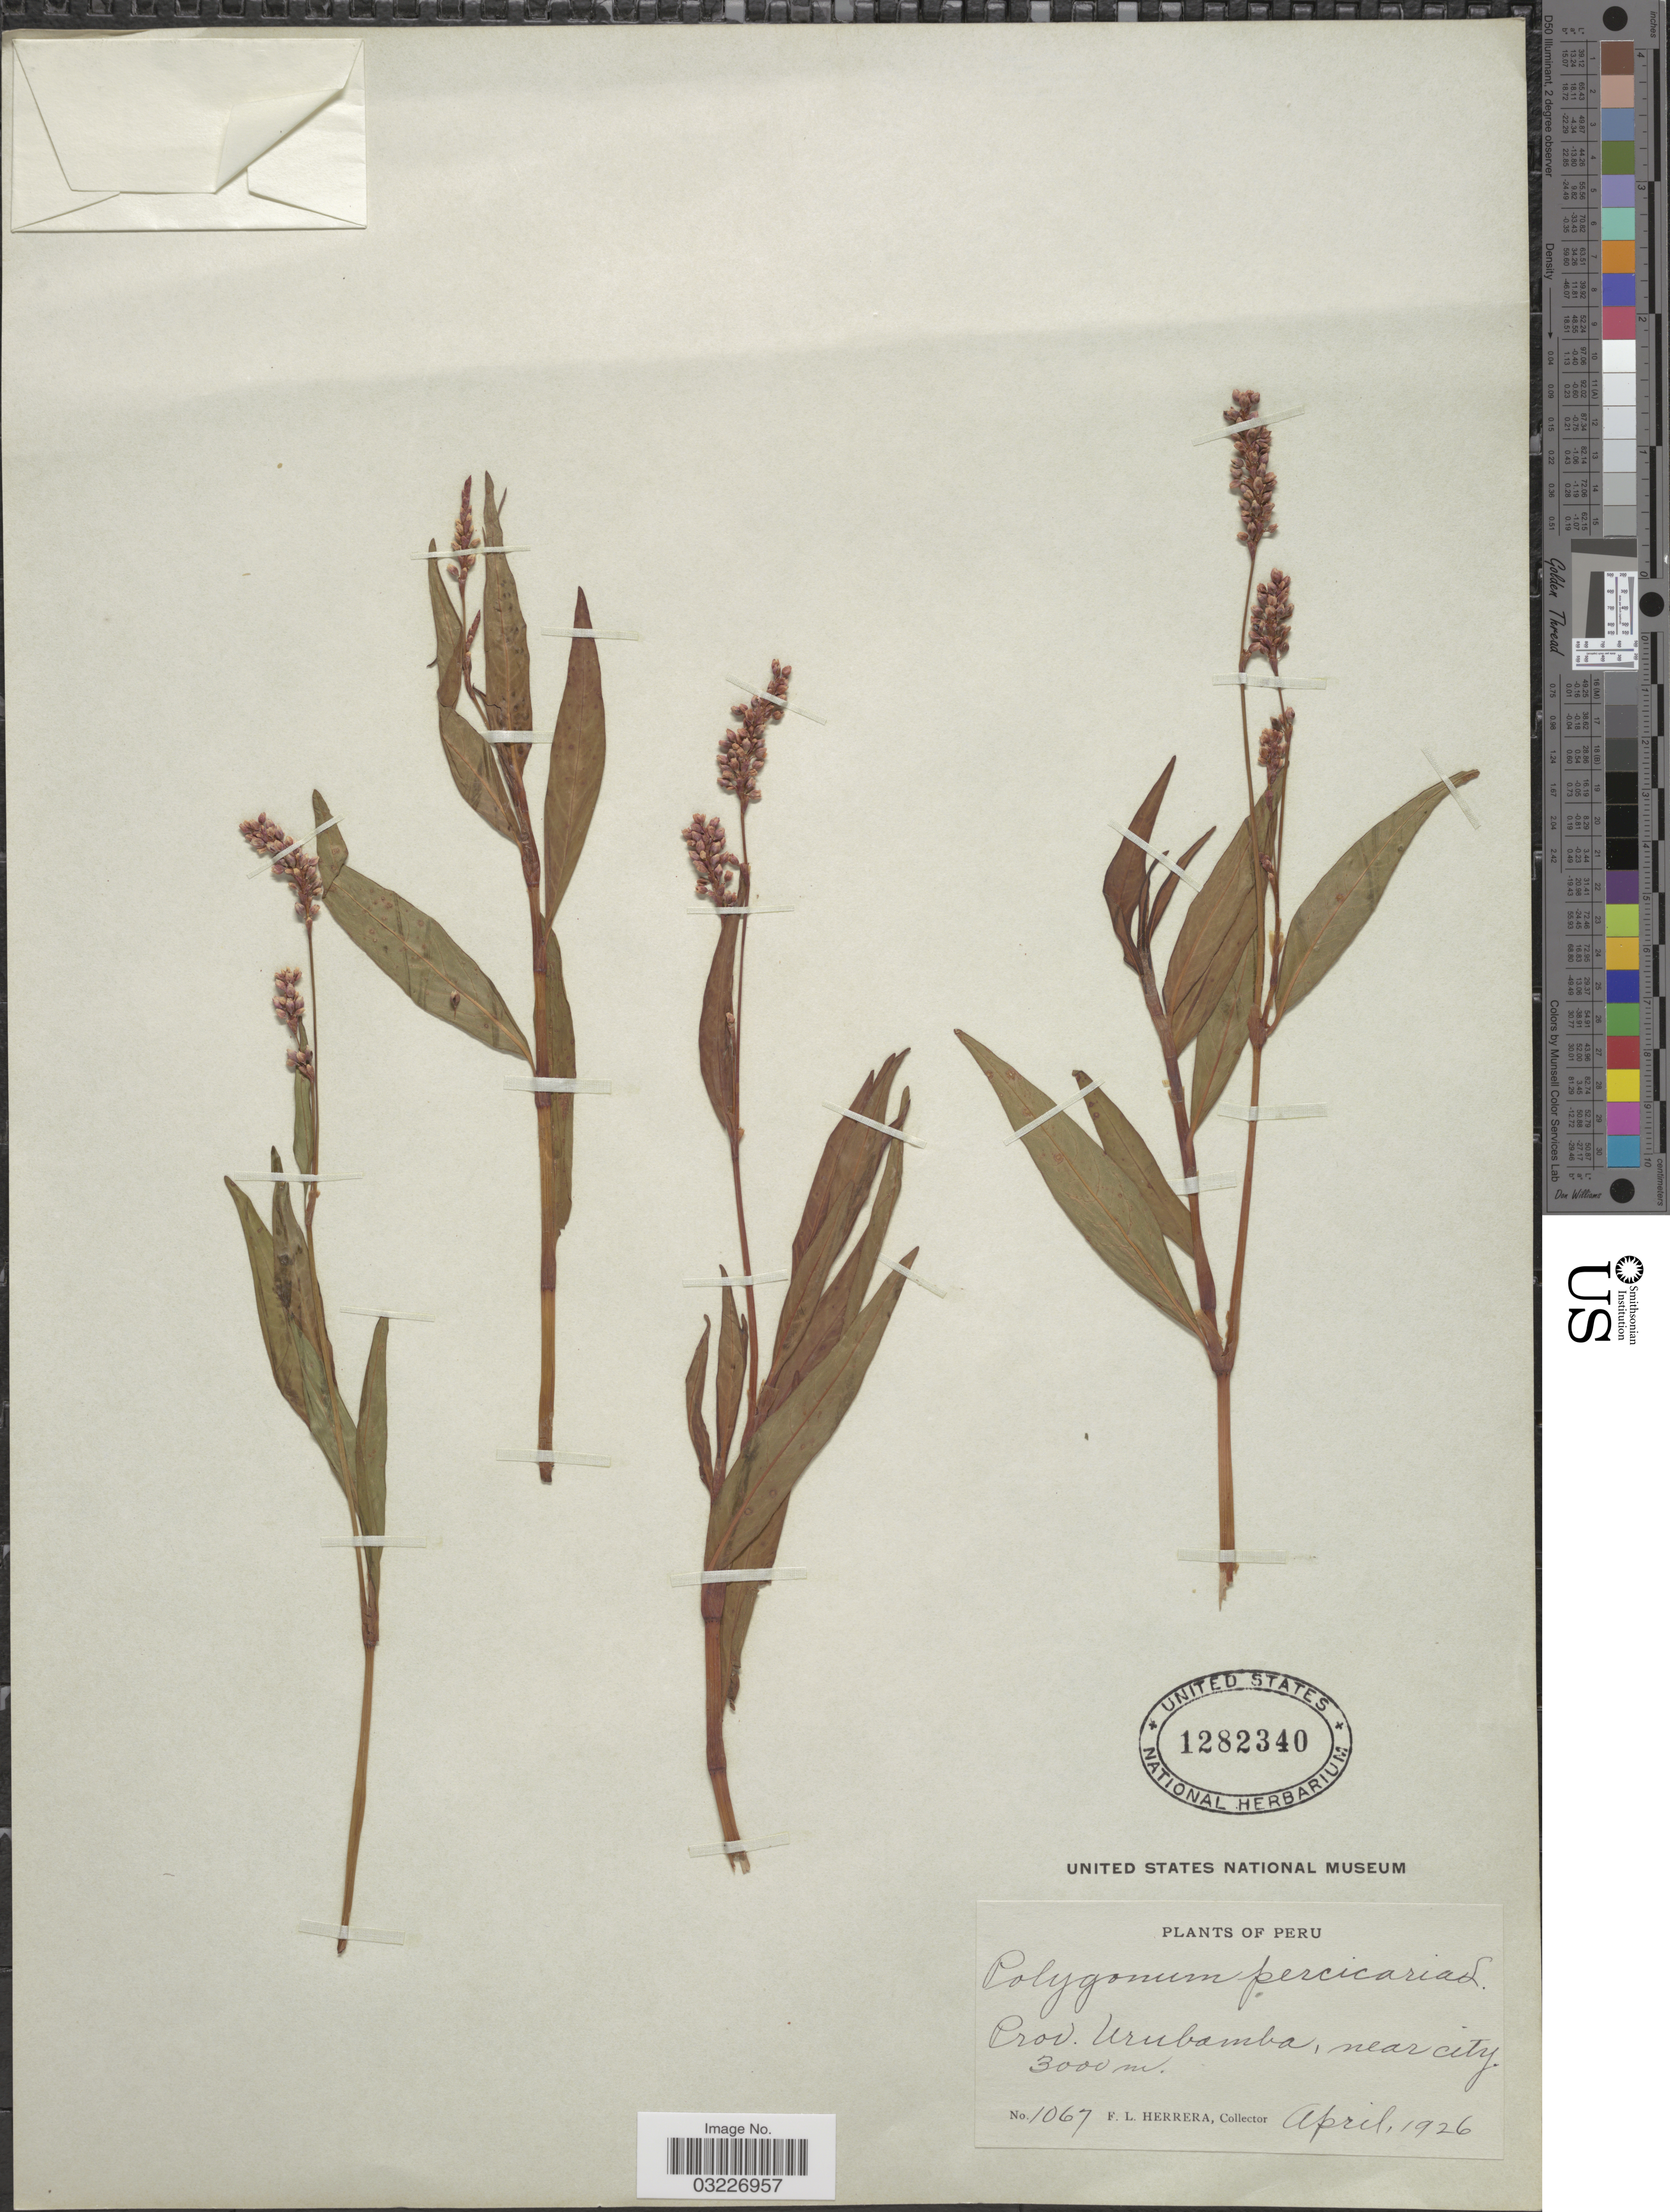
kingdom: Plantae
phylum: Tracheophyta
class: Magnoliopsida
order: Caryophyllales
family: Polygonaceae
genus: Polygonum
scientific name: Polygonum persicaria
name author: L.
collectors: F. L. Herrera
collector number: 1067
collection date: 1926-04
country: Peru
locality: Prov. Urubamba, near city.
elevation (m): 3000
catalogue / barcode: US 1282340